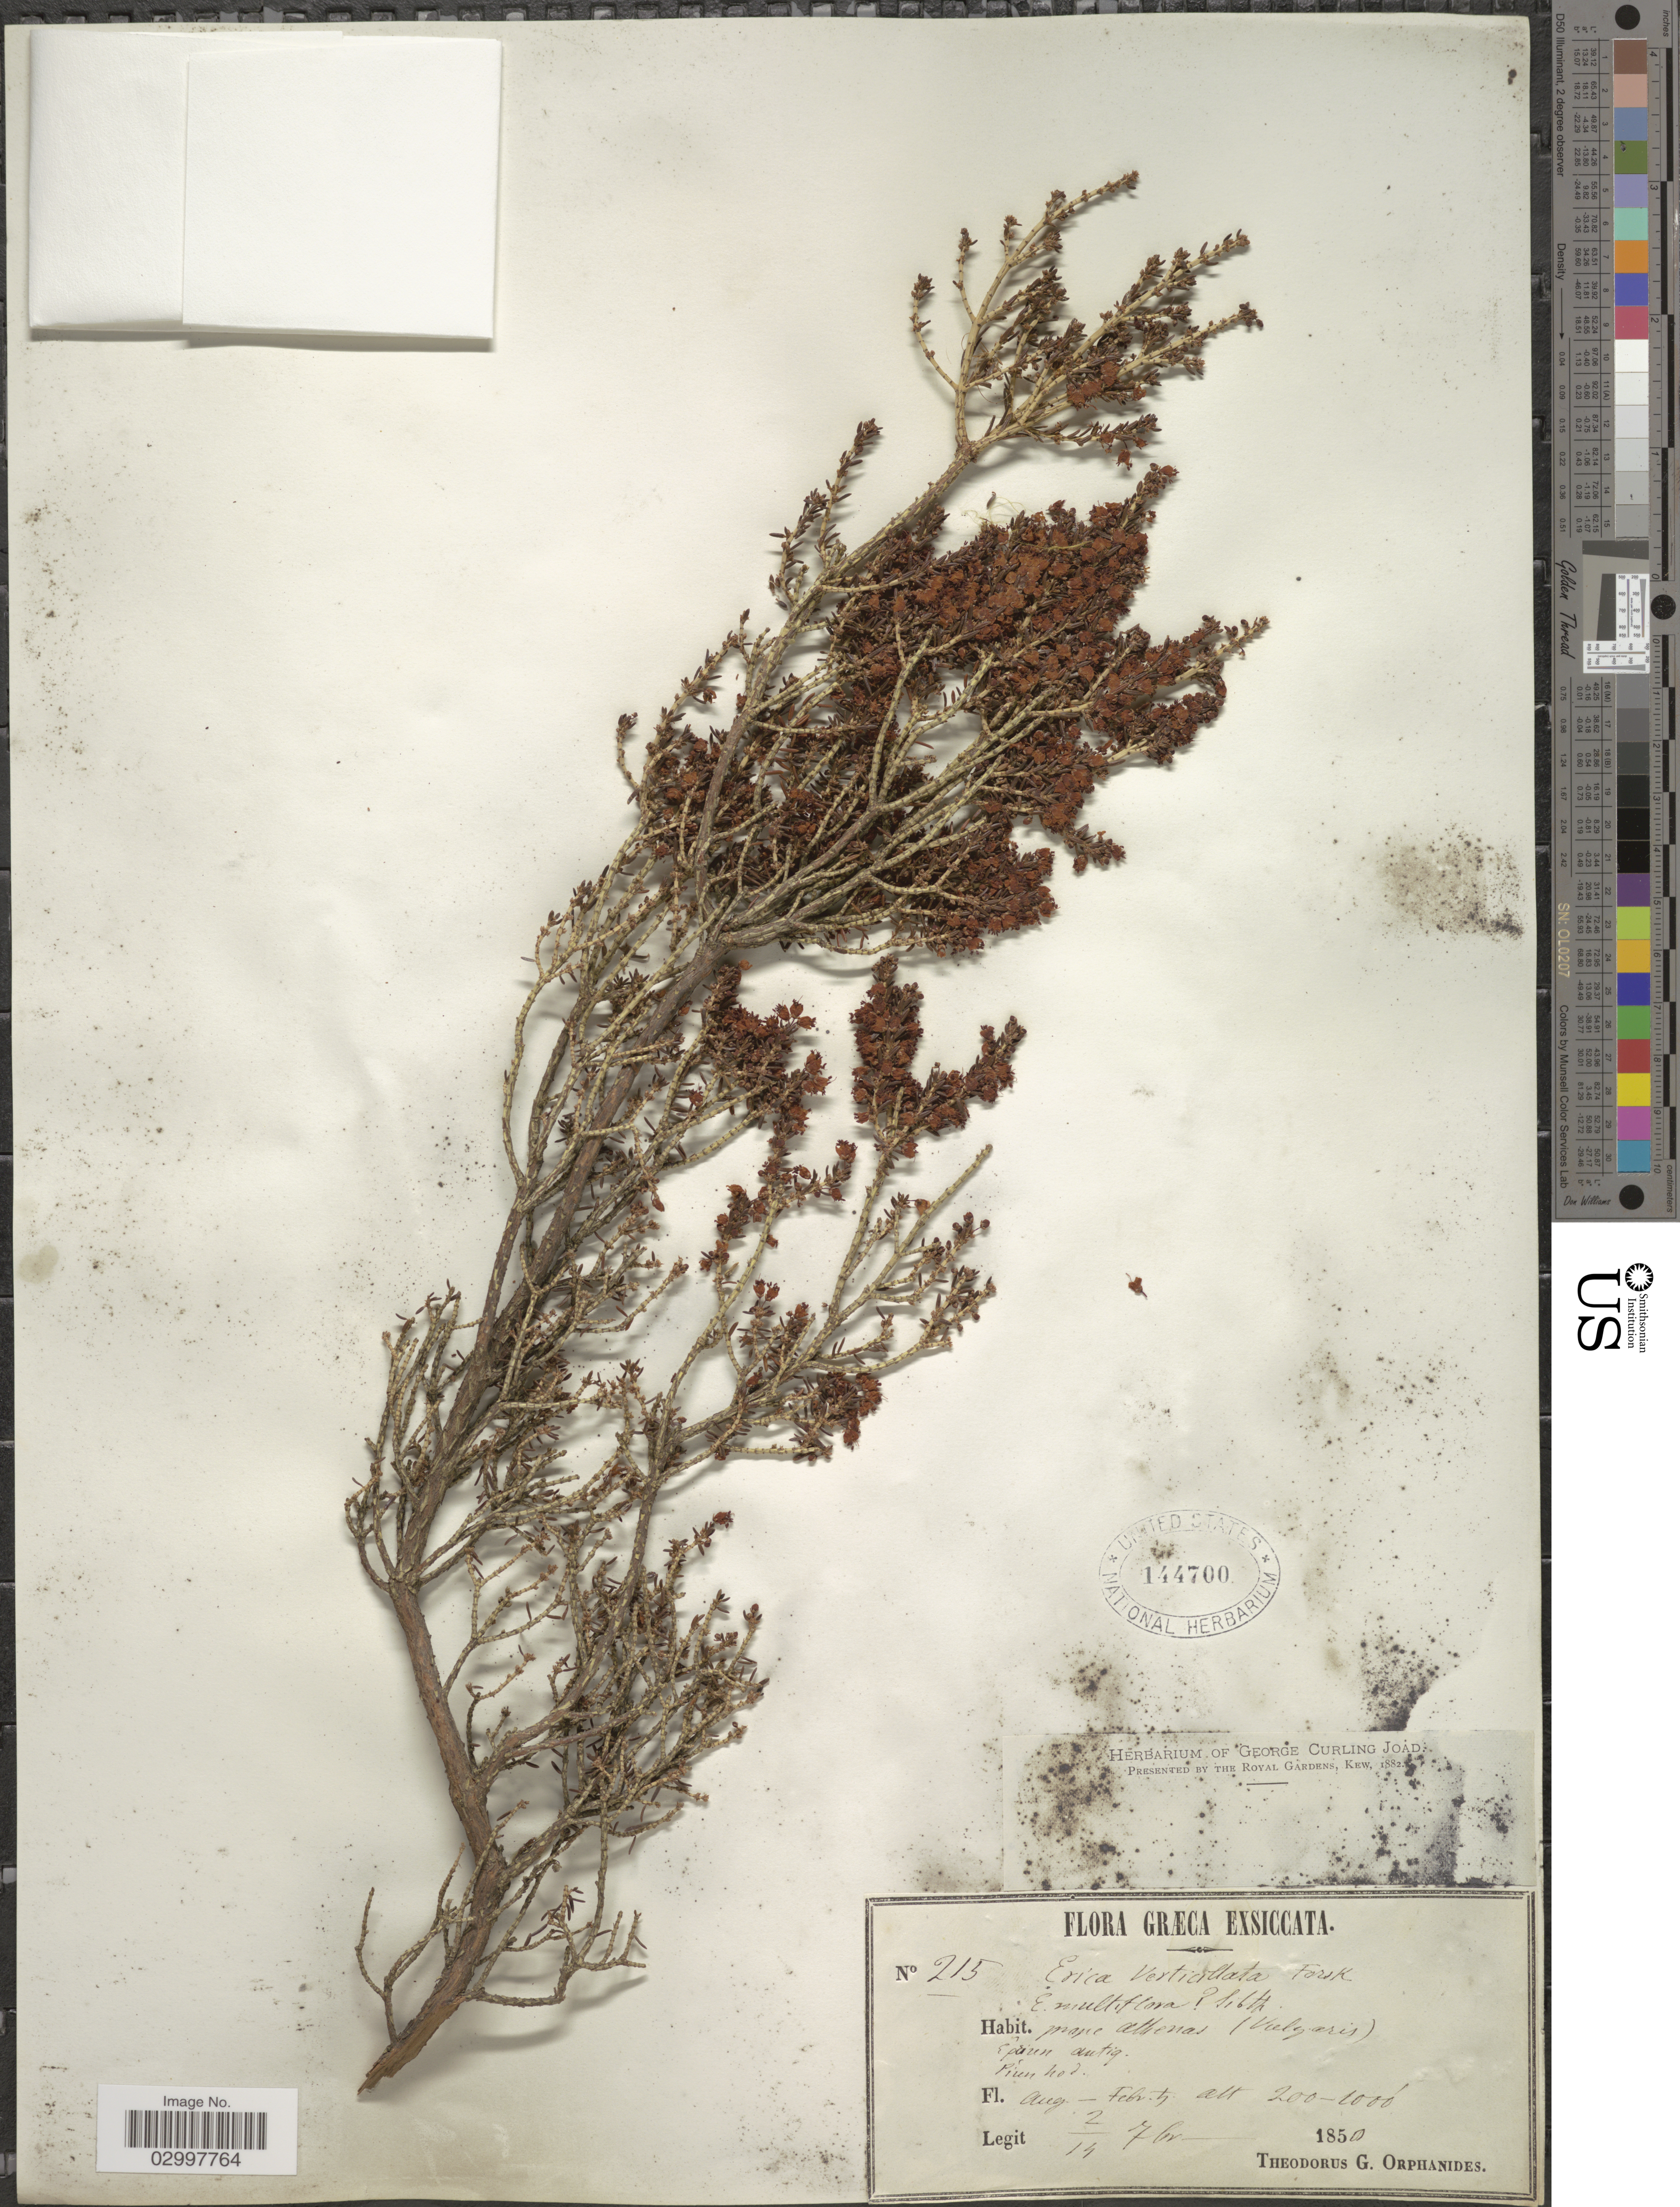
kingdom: Plantae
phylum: Tracheophyta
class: Magnoliopsida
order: Ericales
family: Ericaceae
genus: Erica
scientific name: Erica verticillata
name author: P.J. Bergius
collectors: T. G. Orphanides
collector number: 215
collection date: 1850-09-02/1850-09-14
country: Greece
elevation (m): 61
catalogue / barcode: US 144700